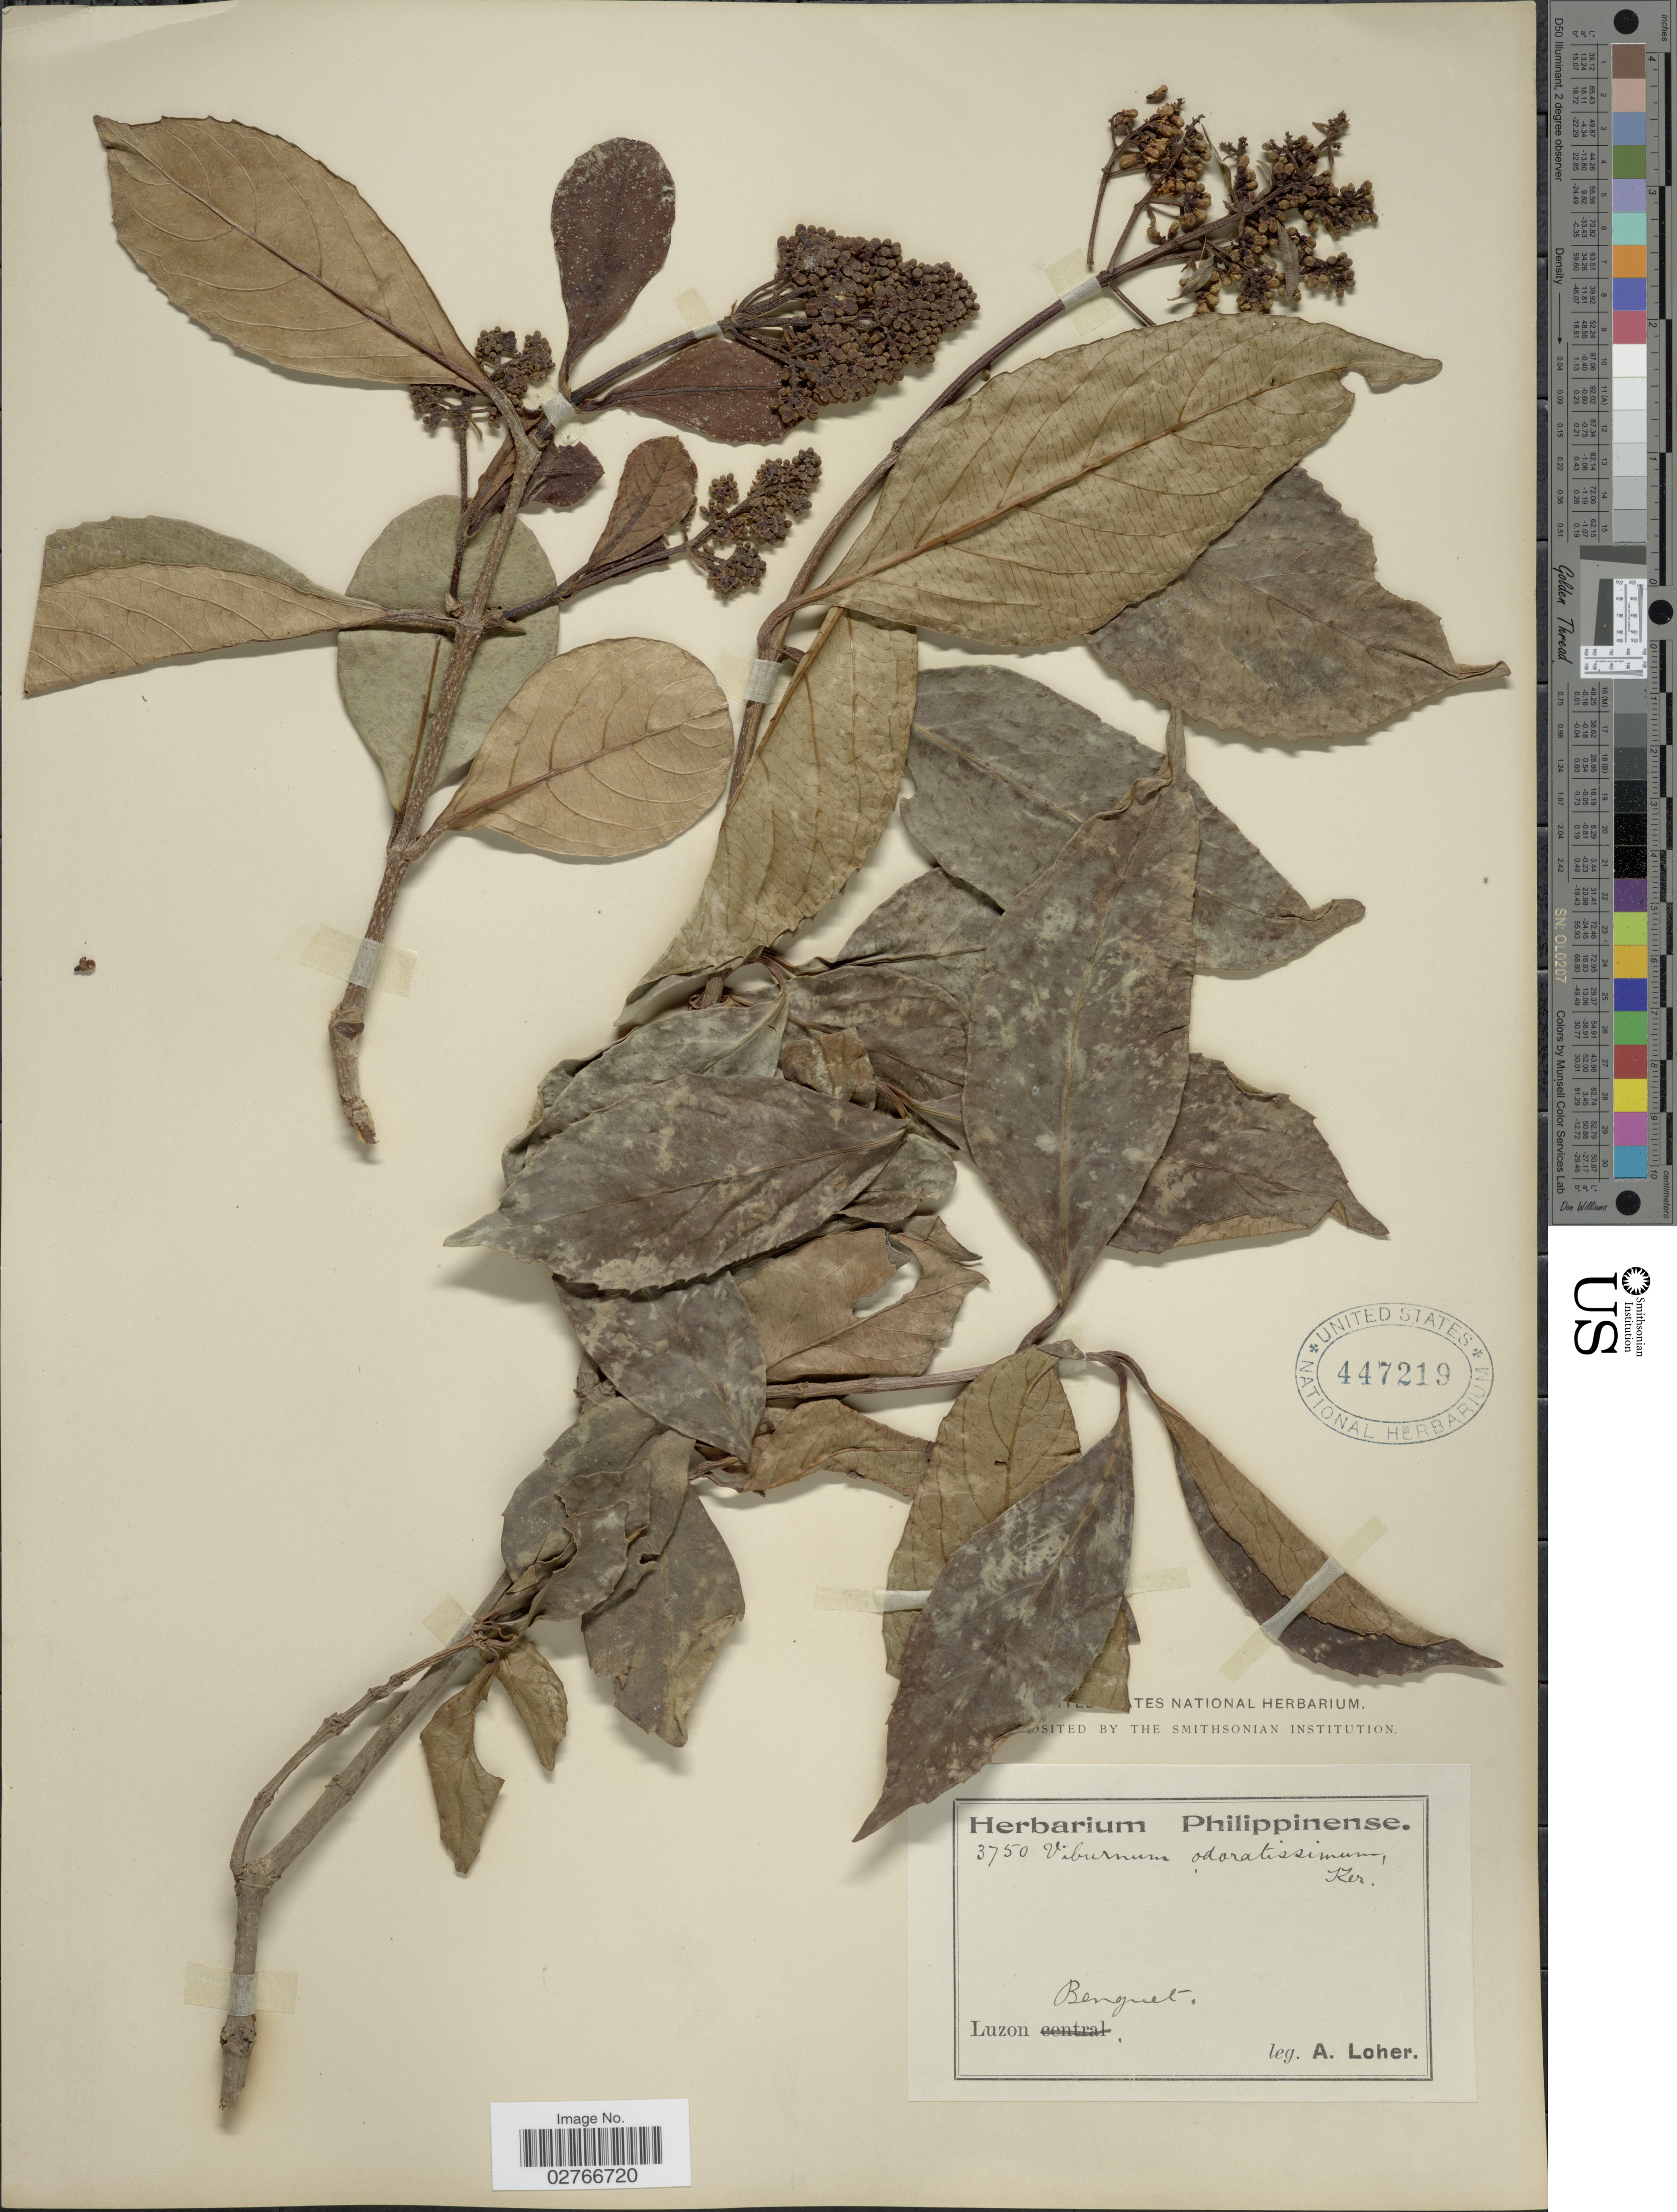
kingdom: Plantae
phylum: Tracheophyta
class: Magnoliopsida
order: Dipsacales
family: Viburnaceae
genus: Viburnum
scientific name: Viburnum odoratissimum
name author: Ker Gawl.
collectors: A. Loher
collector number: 3750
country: Philippines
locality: Luzon Benguet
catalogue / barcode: US 447219